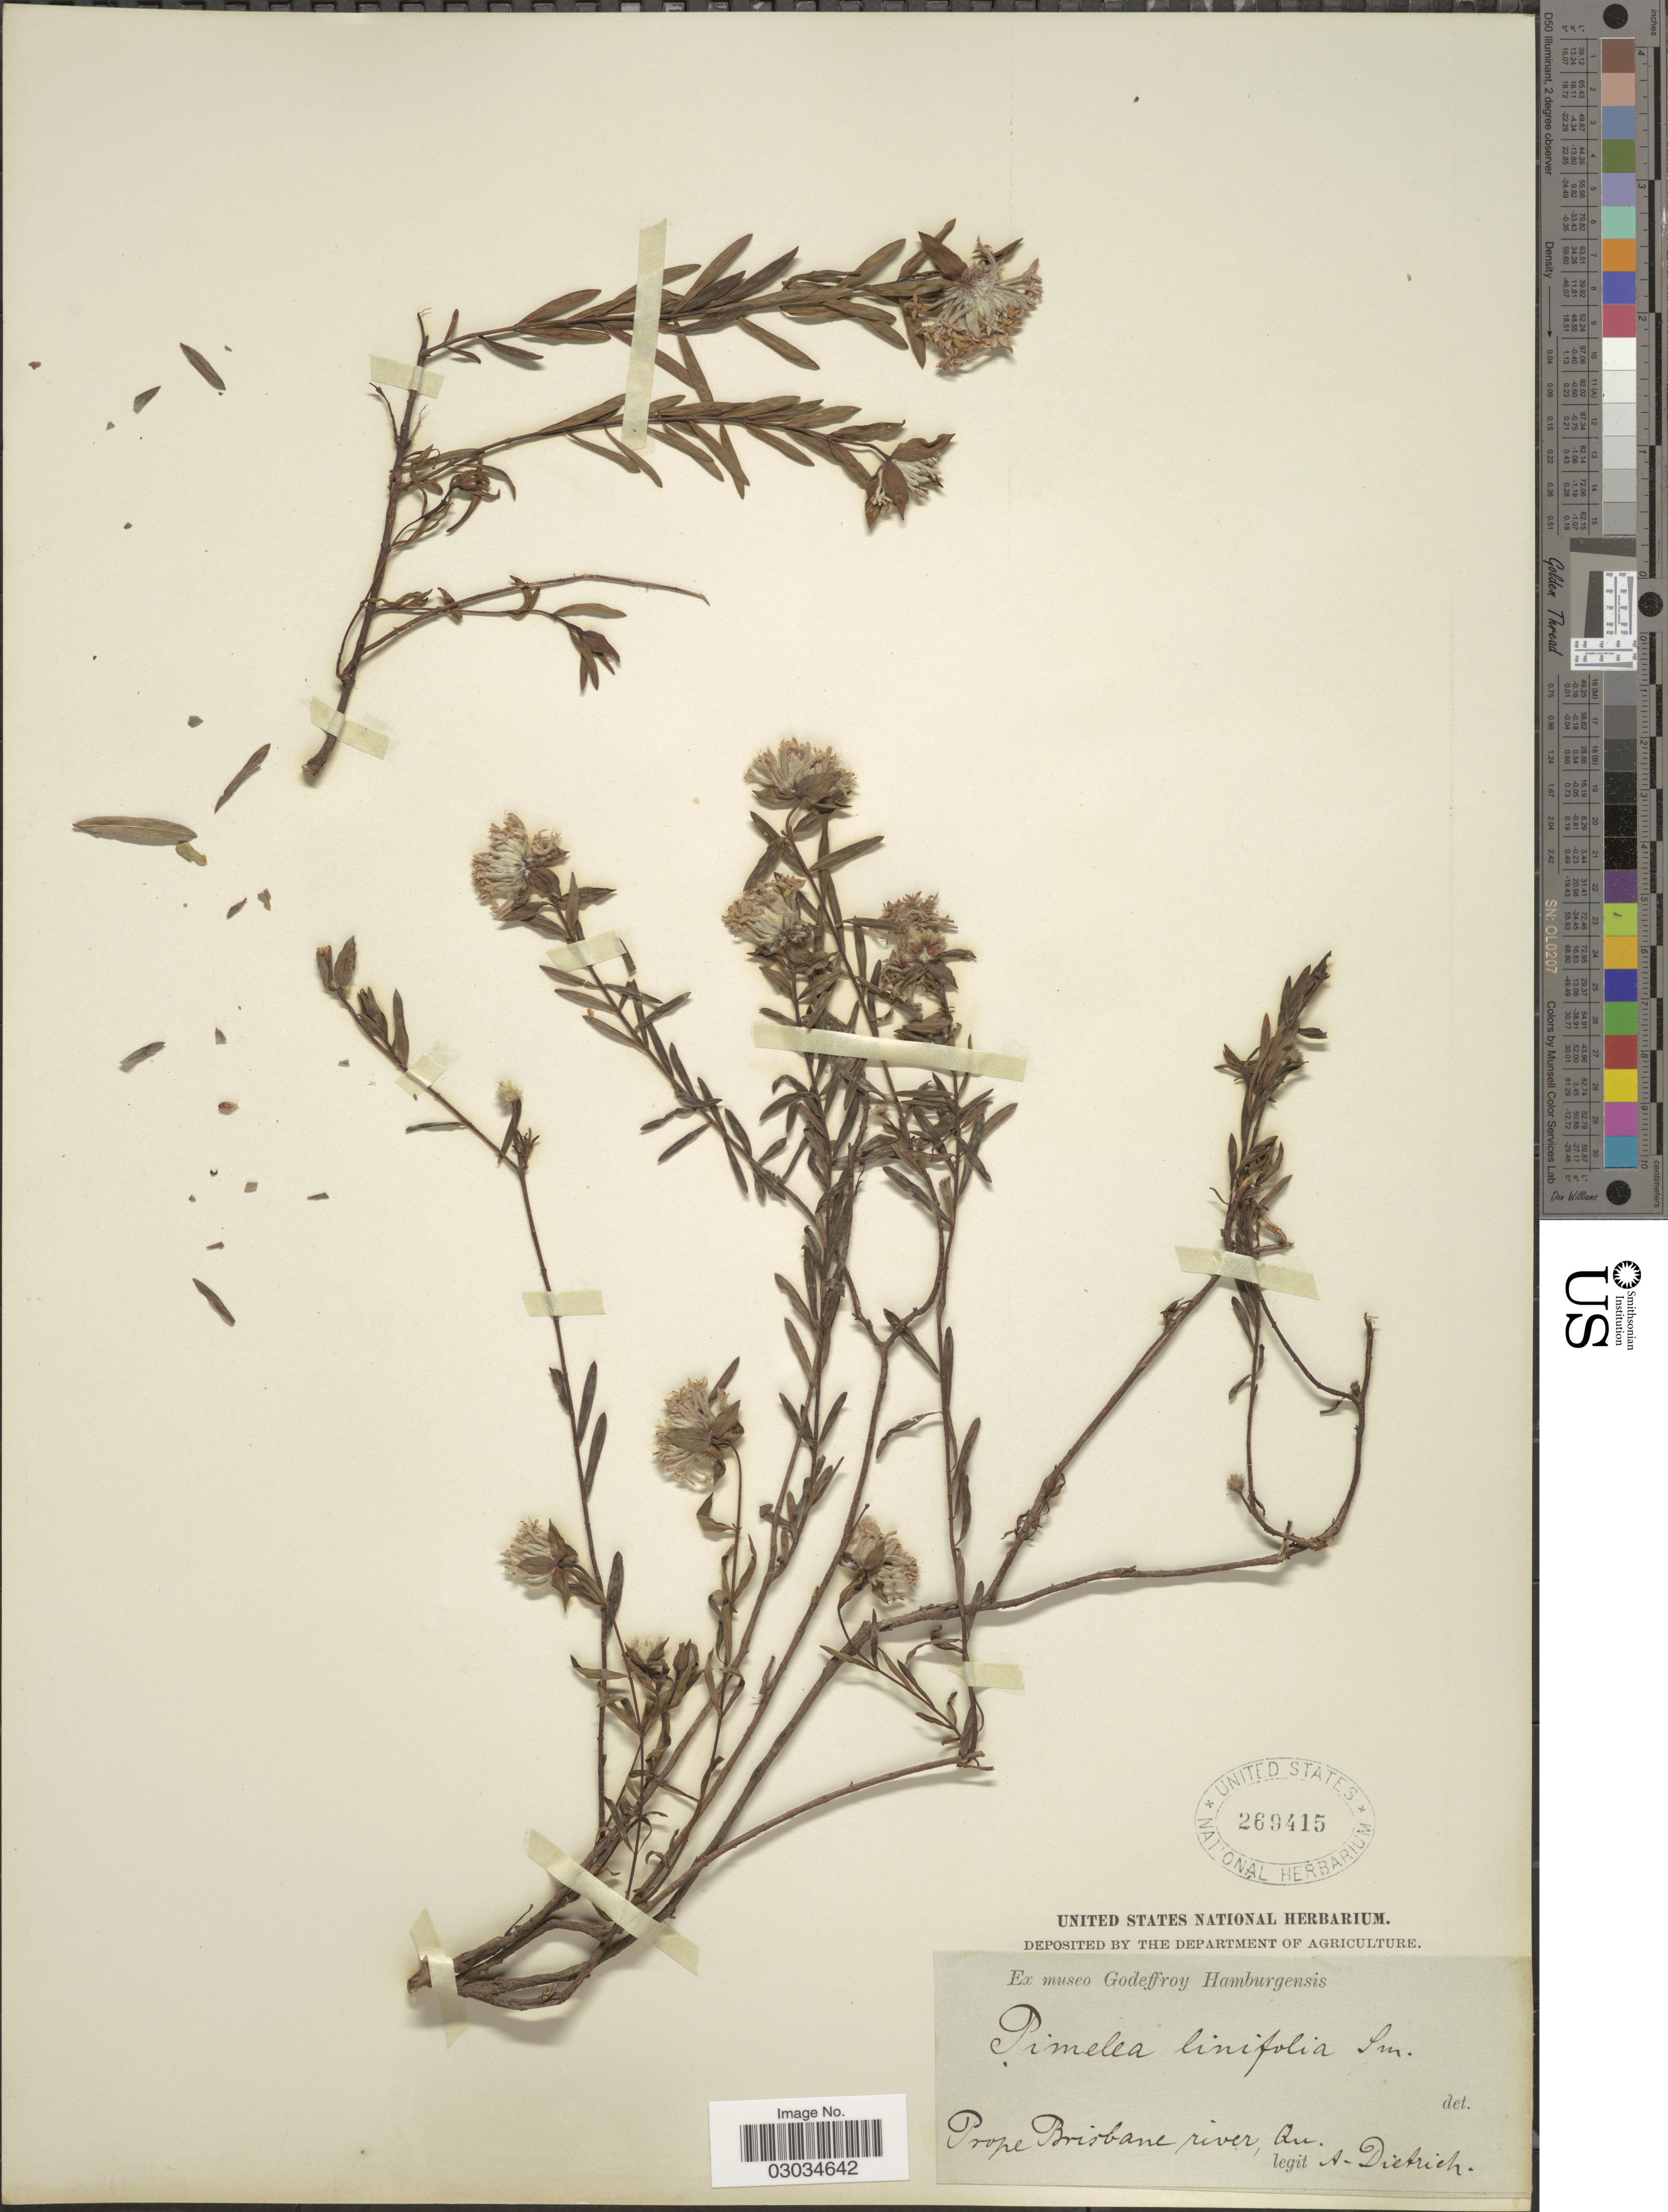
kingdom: Plantae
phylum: Tracheophyta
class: Magnoliopsida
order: Malvales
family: Thymelaeaceae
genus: Pimelea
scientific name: Pimelea linifolia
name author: Sm.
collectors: A. Dietrich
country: Australia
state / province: Queensland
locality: Prope Brisbane river, Qu.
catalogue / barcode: US 269415